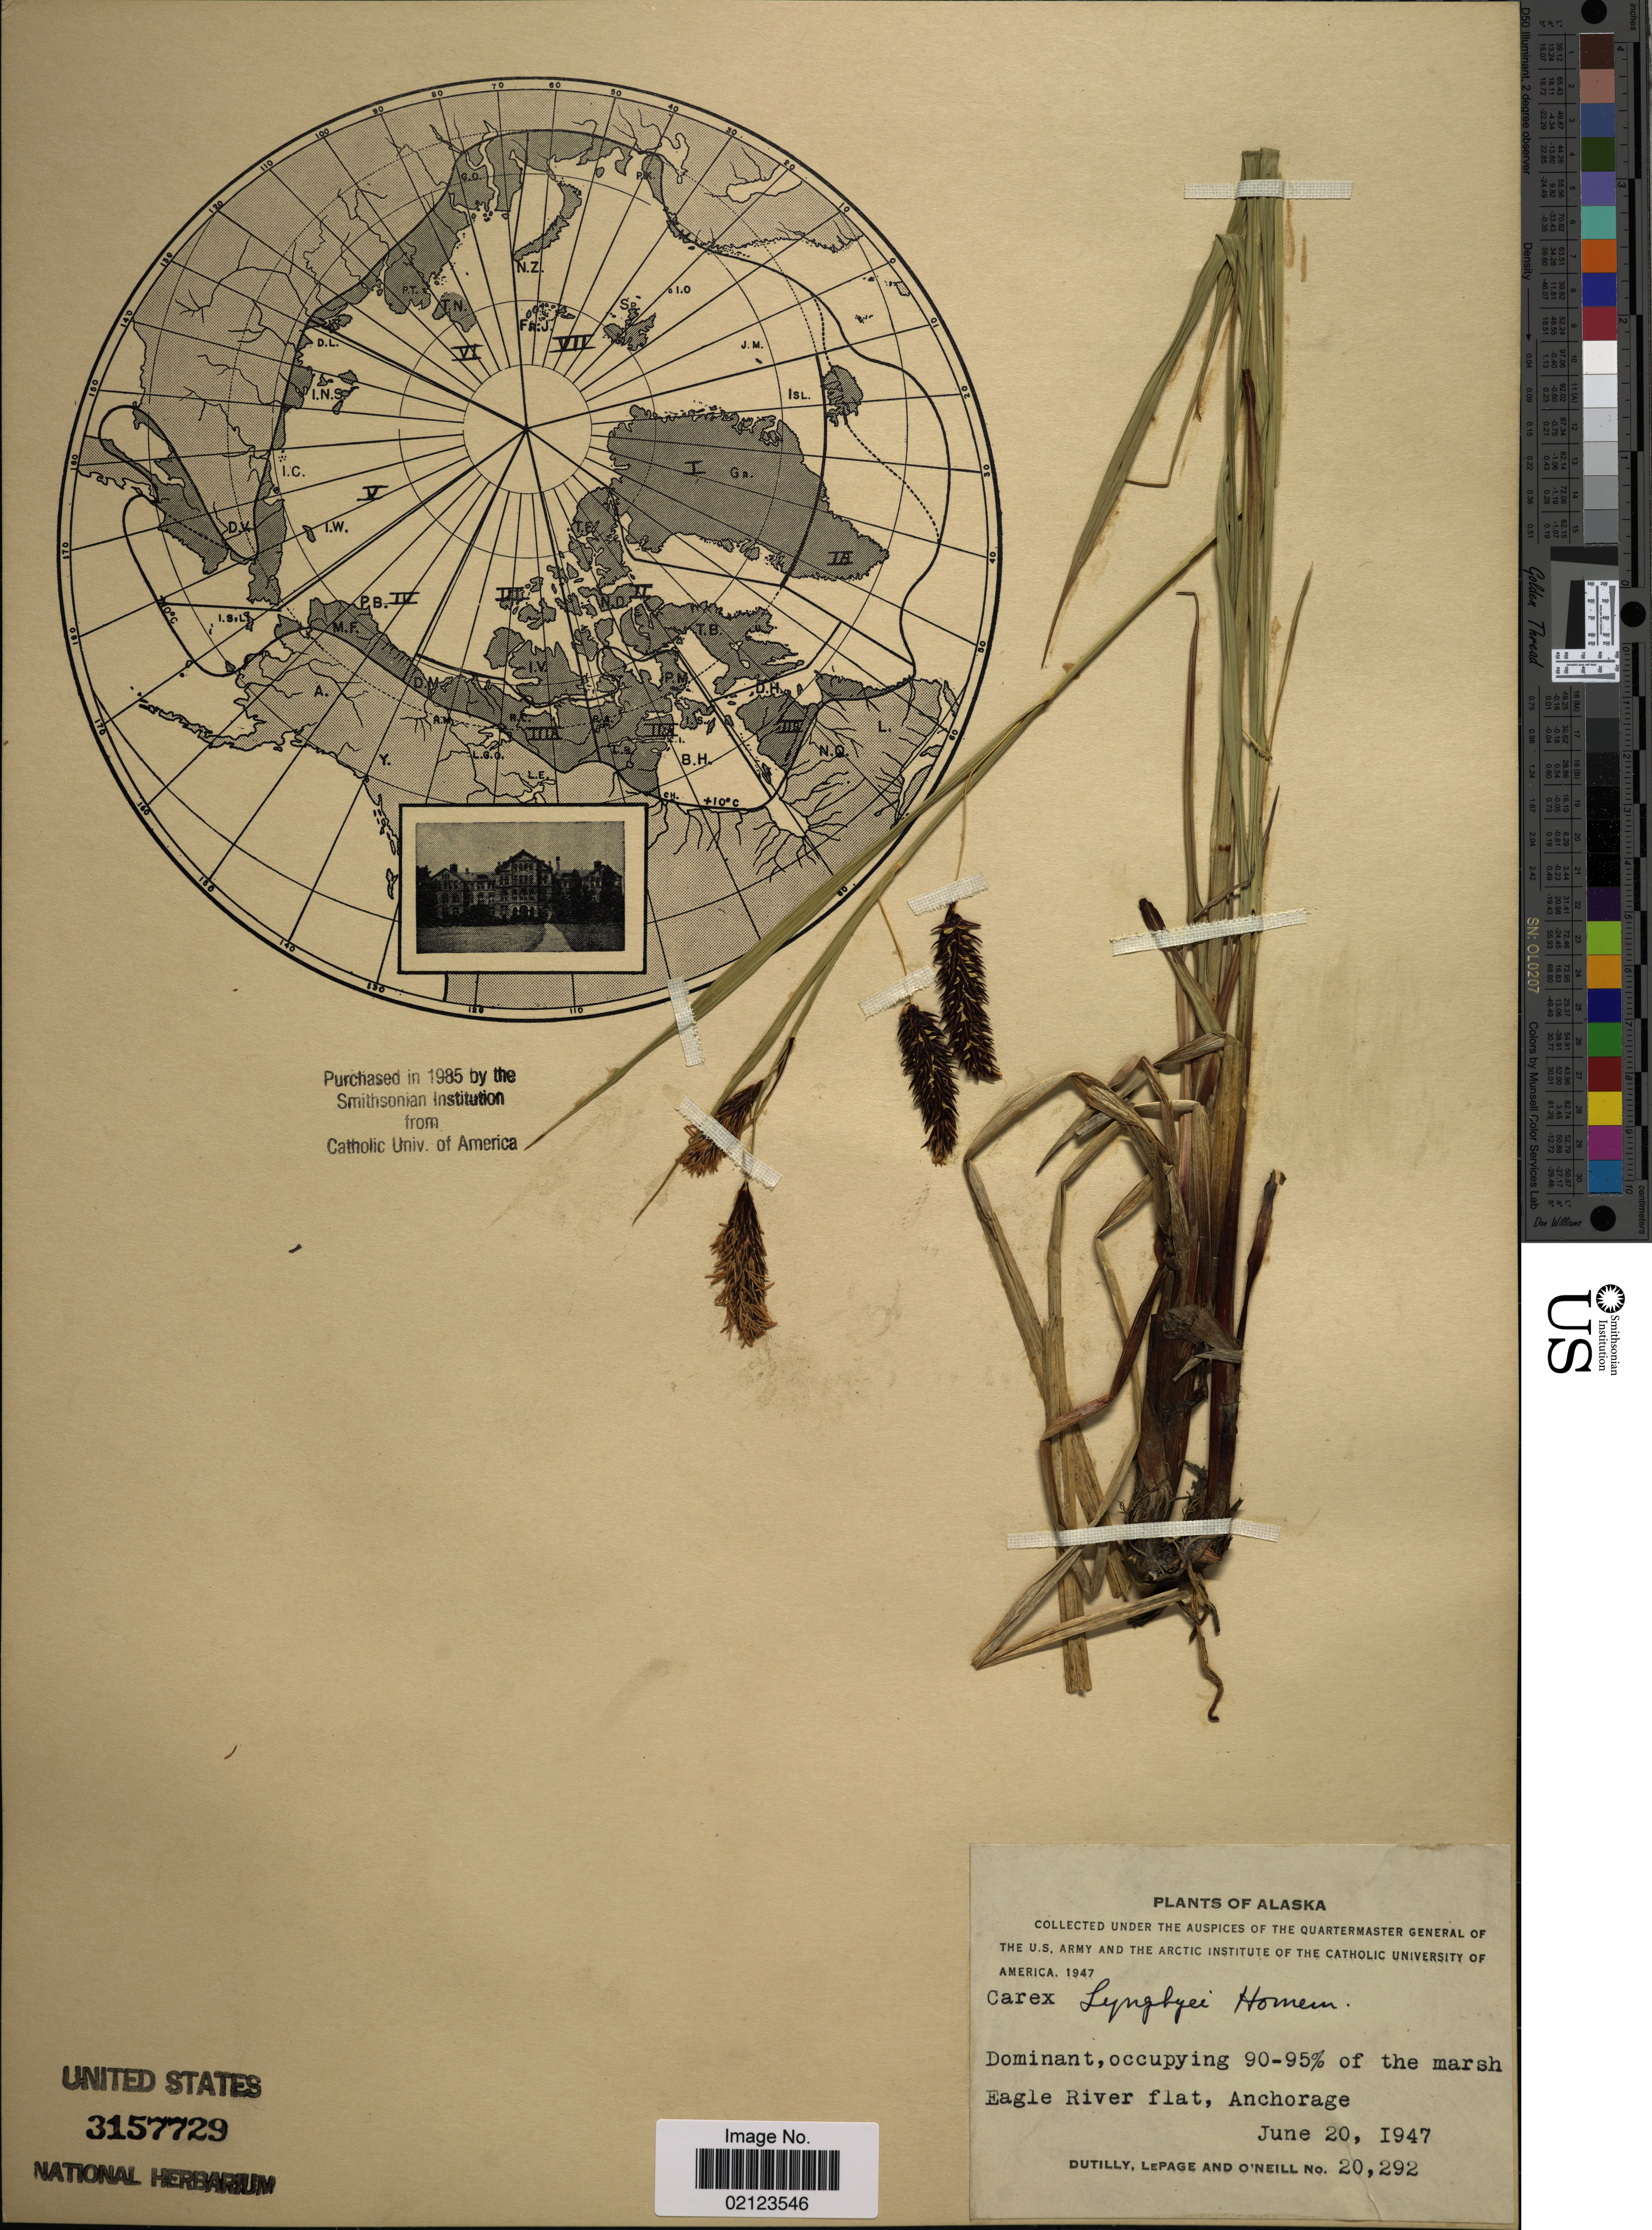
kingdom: Plantae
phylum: Tracheophyta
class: Liliopsida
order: Poales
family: Cyperaceae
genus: Carex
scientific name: Carex lyngbyei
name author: Hornem.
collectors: -. Dutilly, -. LePage & -. O'Neill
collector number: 20292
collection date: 1947-06-20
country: United States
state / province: Alaska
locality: Eagle River flat, Anchorage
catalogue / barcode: US 3157729